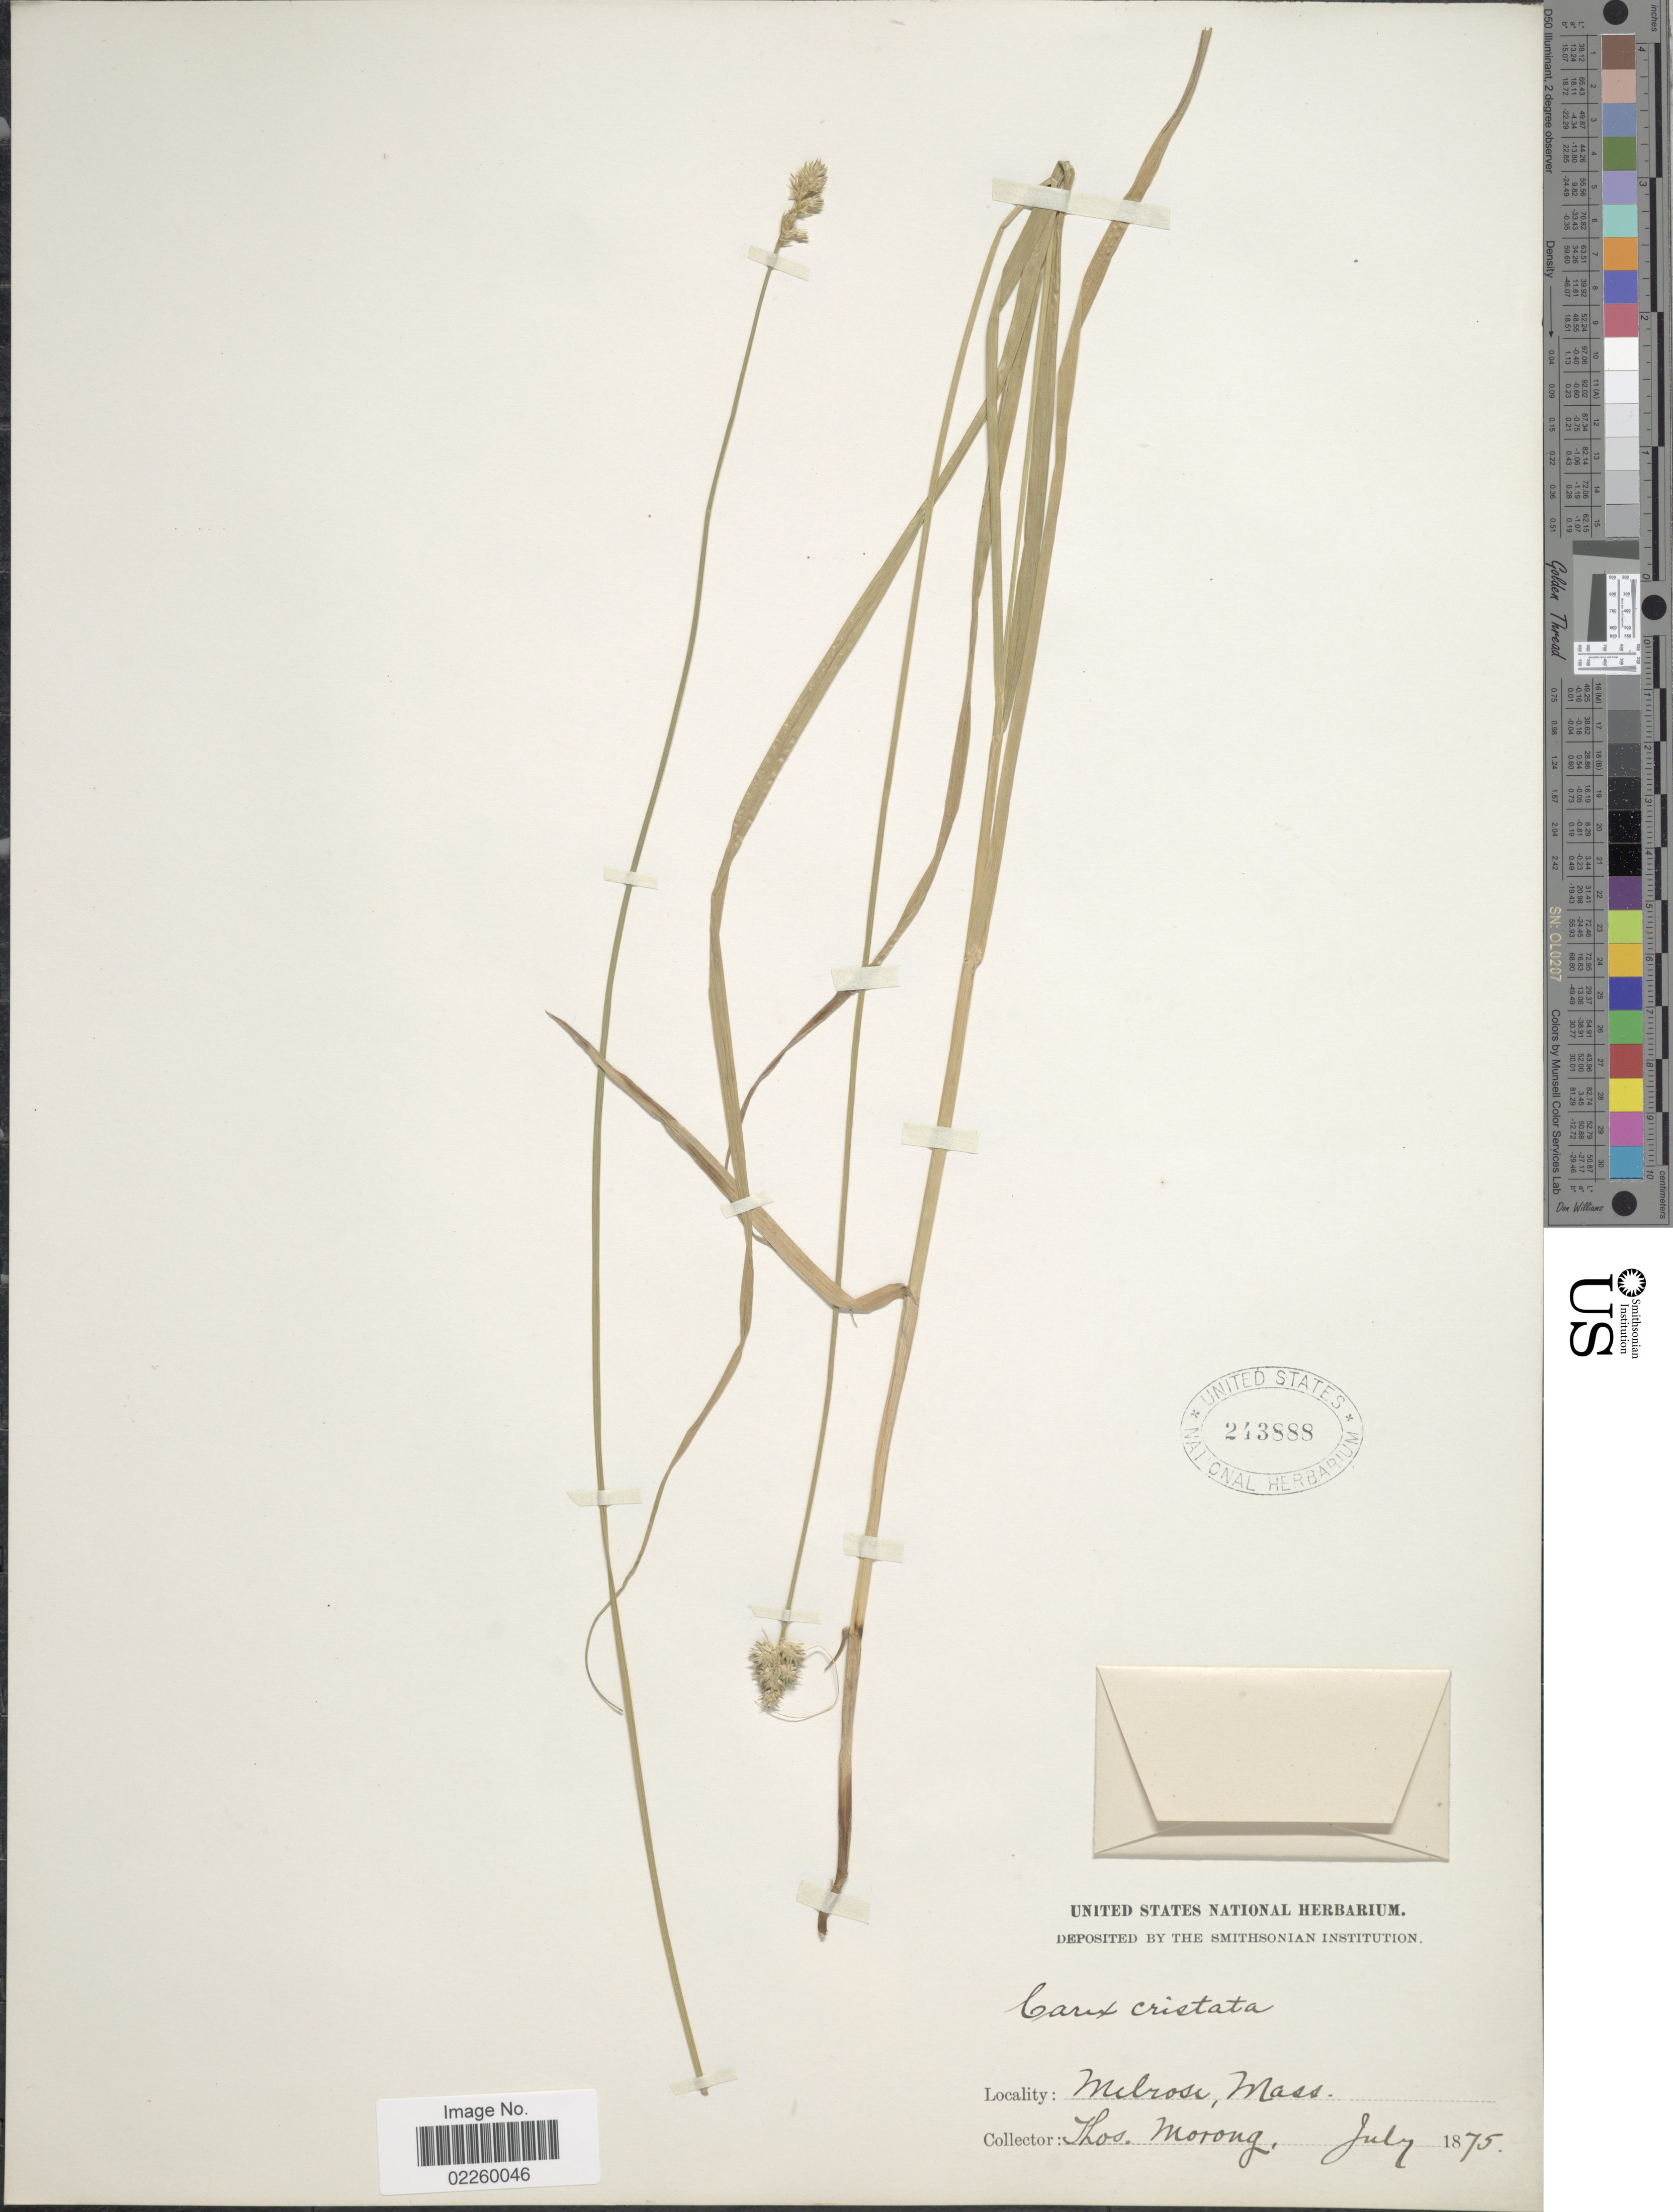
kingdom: Plantae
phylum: Tracheophyta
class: Liliopsida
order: Poales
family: Cyperaceae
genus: Carex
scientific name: Carex cristatella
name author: Britton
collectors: ex herb. T. Morong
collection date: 1875-07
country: United States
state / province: Massachusetts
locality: Melrose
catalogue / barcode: US 243888